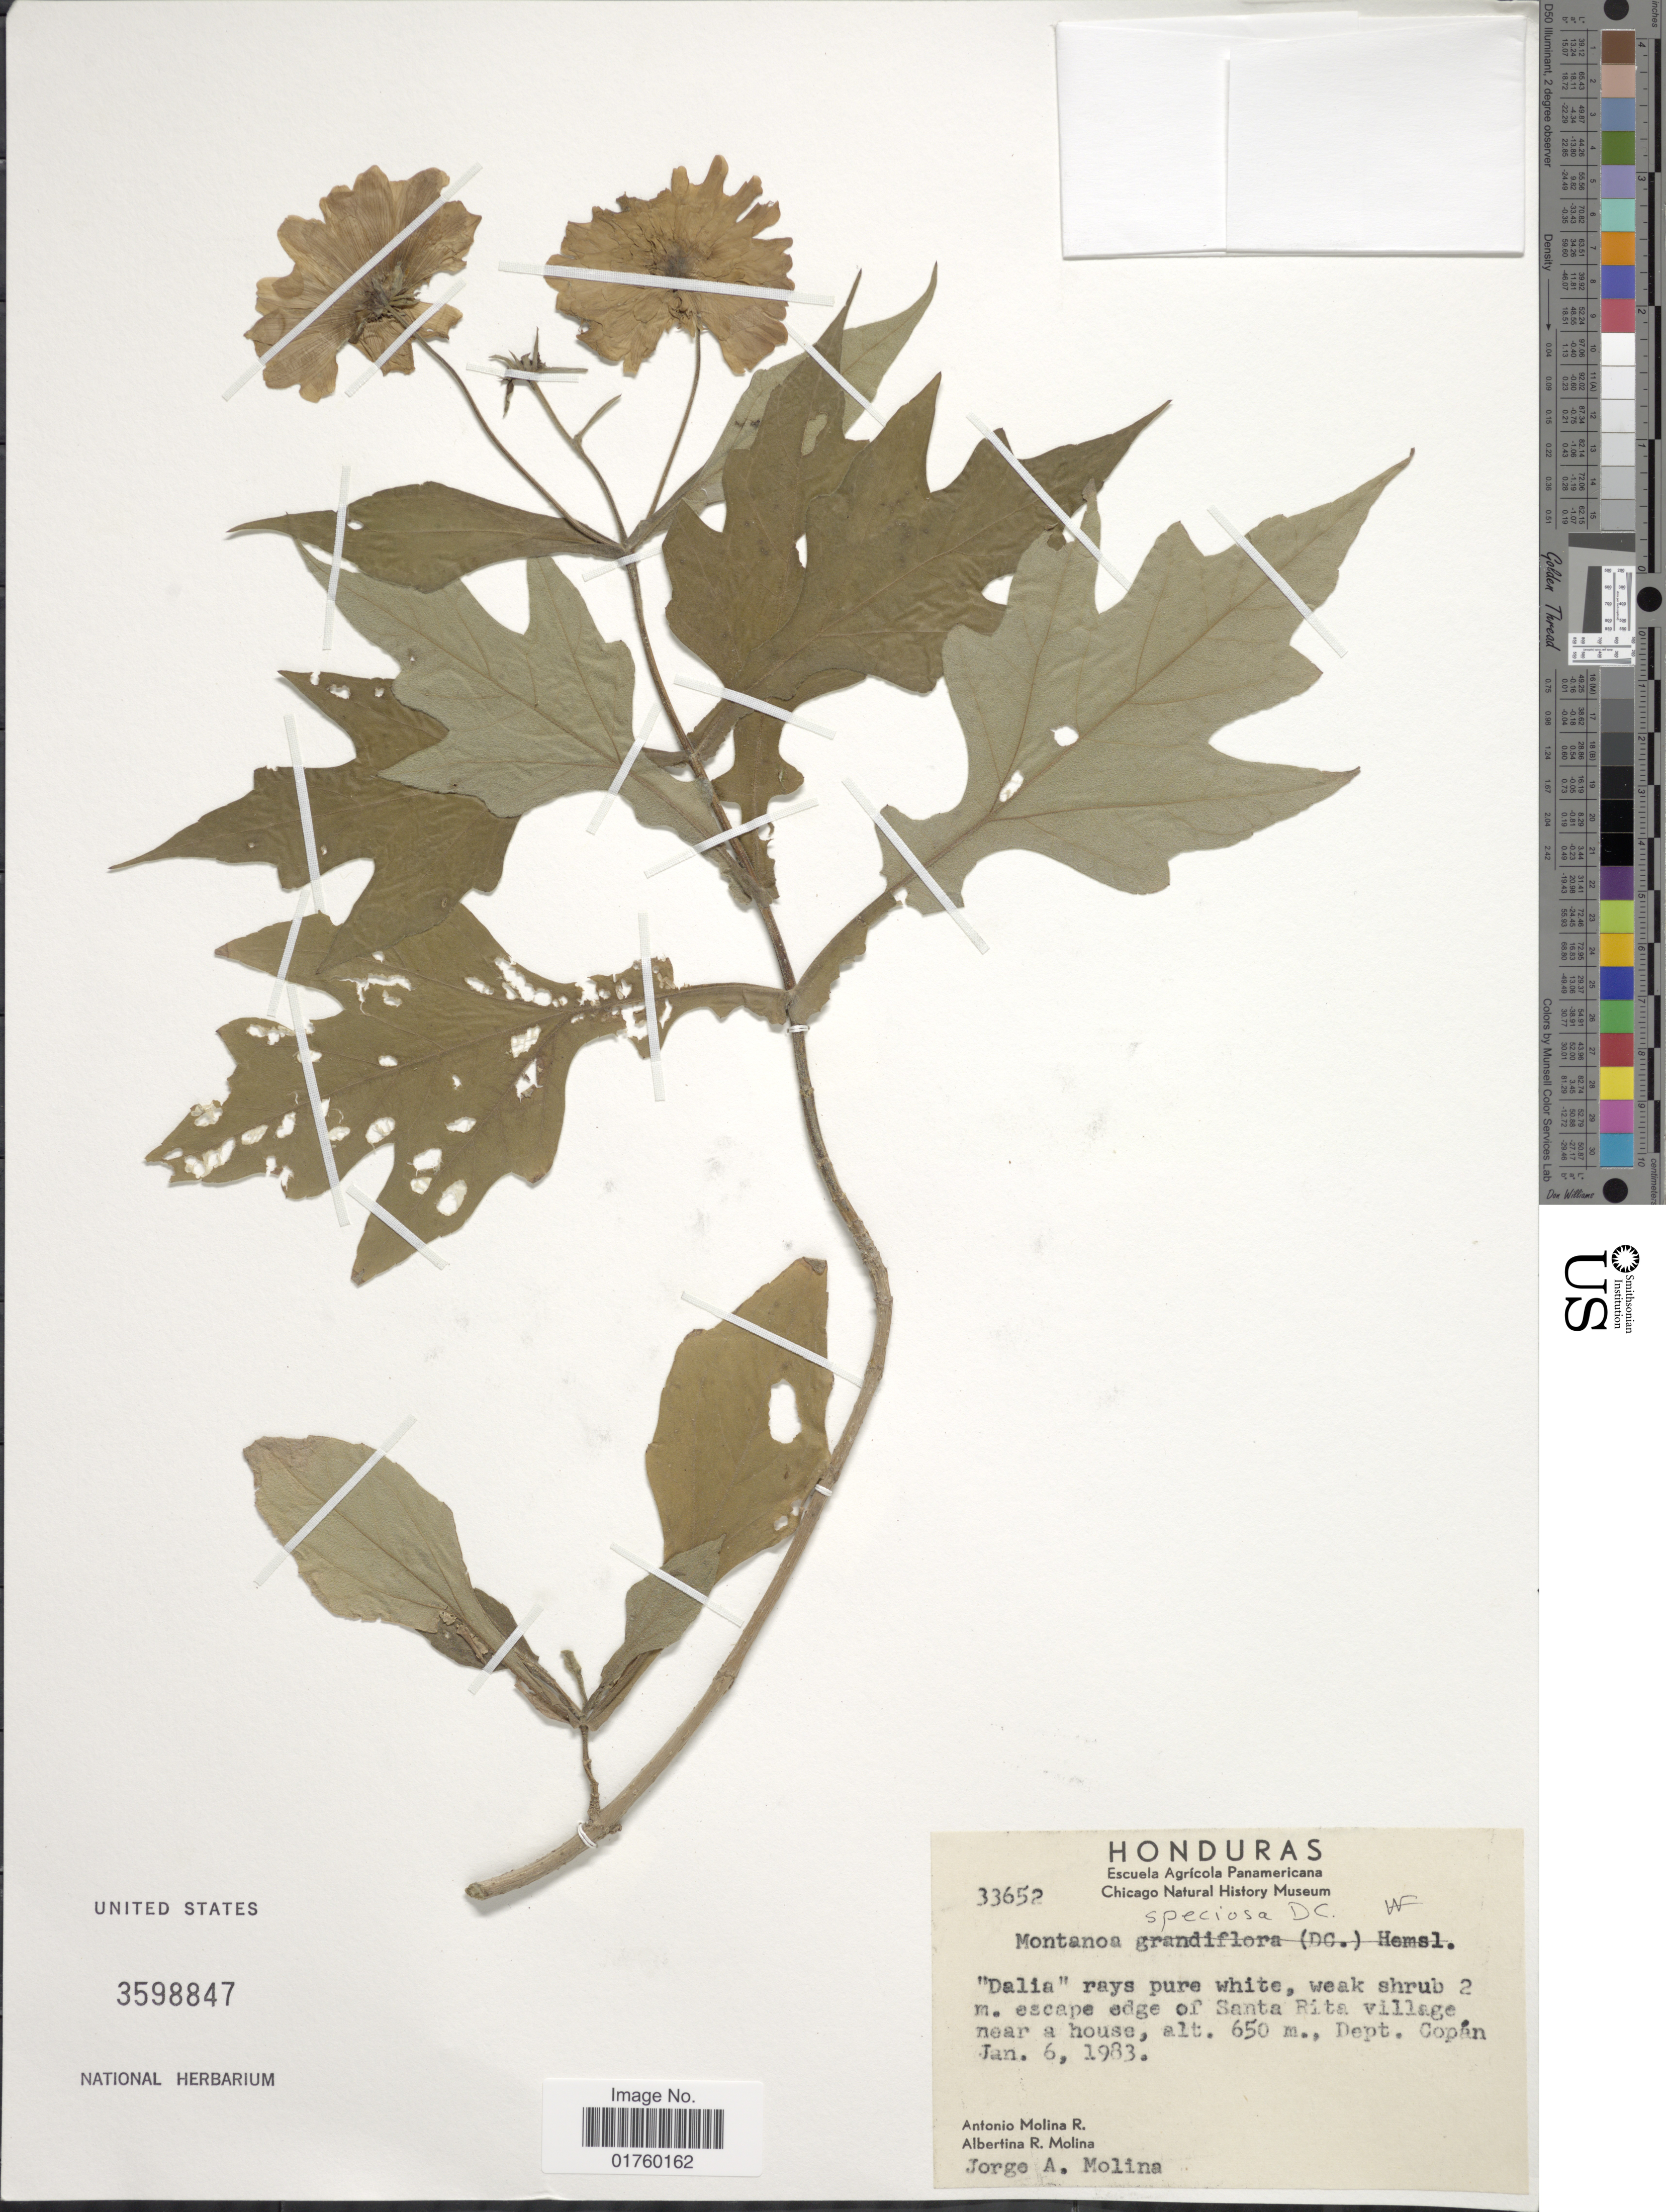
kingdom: Plantae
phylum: Tracheophyta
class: Magnoliopsida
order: Asterales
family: Asteraceae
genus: Montanoa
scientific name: Montanoa speciosa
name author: (DC.) Sch. Bip. ex K. Koch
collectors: A. Molina R., A. R. Molina & J. A. Molina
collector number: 33652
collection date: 1983-01-06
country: Honduras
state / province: Copán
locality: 2 m. escape edge of Santa Rita village near a house.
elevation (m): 650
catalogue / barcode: US 3598847